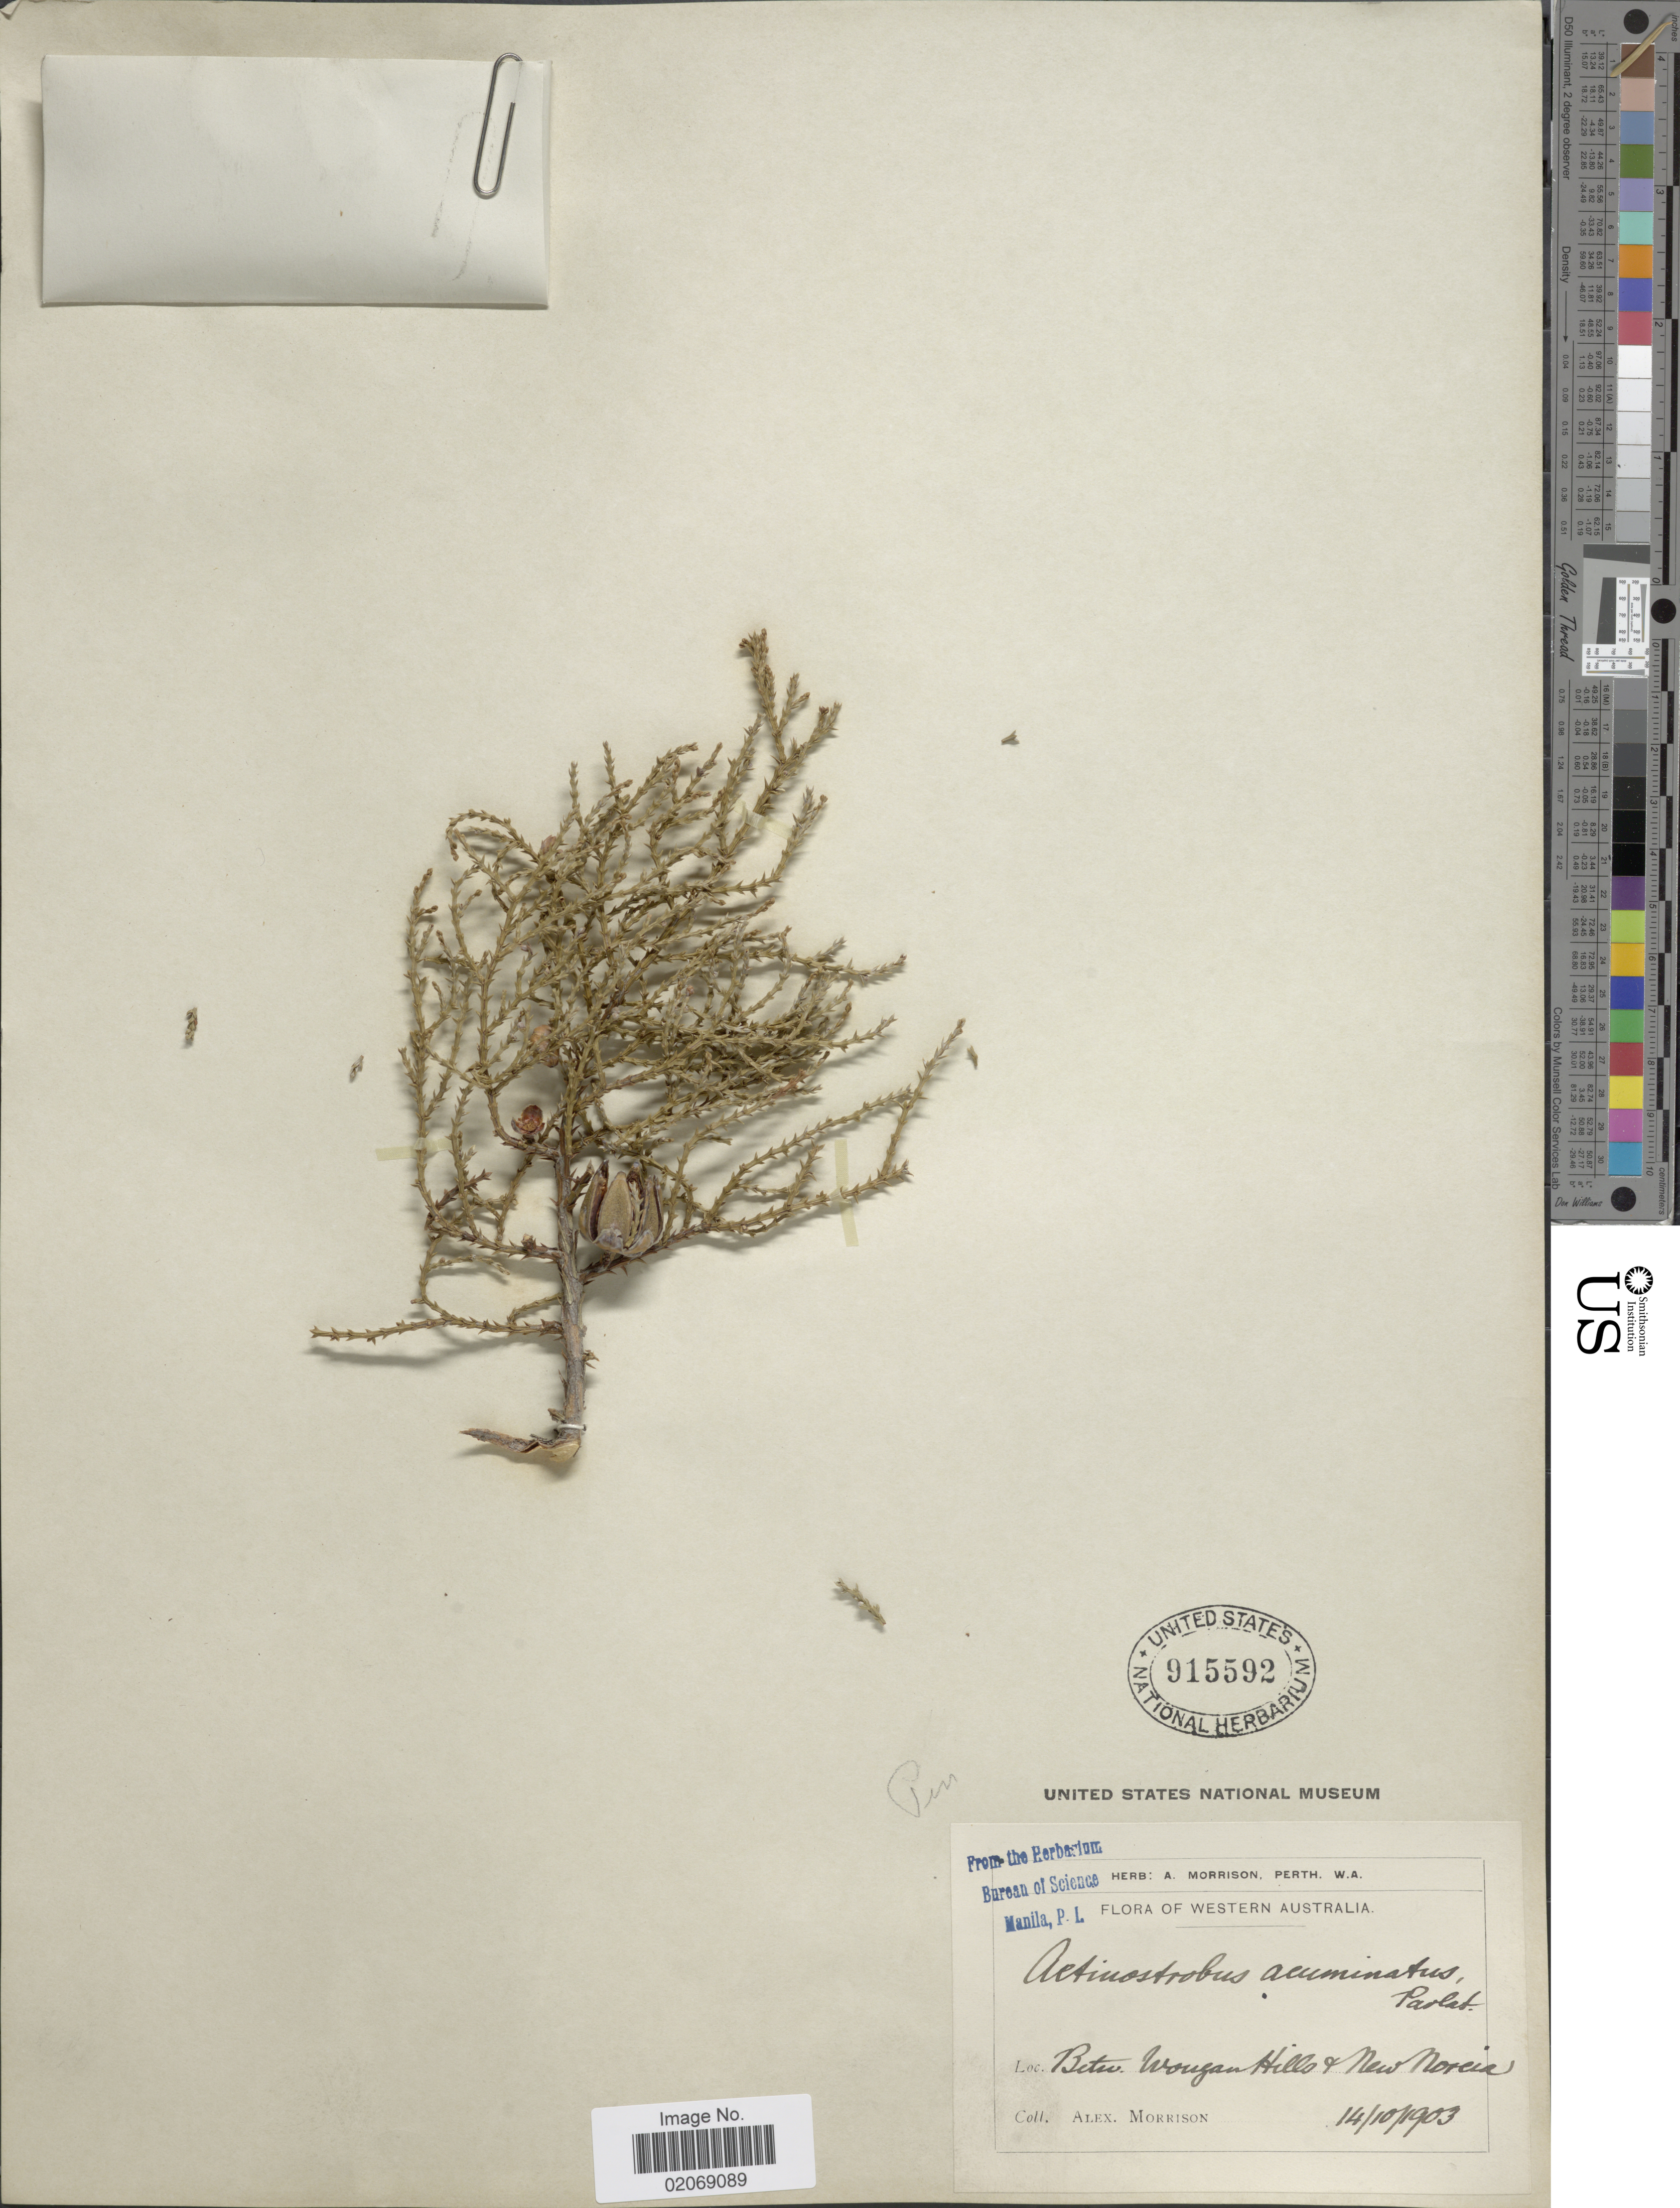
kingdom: Plantae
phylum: Tracheophyta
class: Pinopsida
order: Pinales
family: Cupressaceae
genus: Actinostrobus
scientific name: Actinostrobus acuminatus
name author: Parl.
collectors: A. Morrison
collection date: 1903-10-14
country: Australia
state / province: Western Australia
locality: Betw. Wongan Hills + New Norcia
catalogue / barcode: US 915592